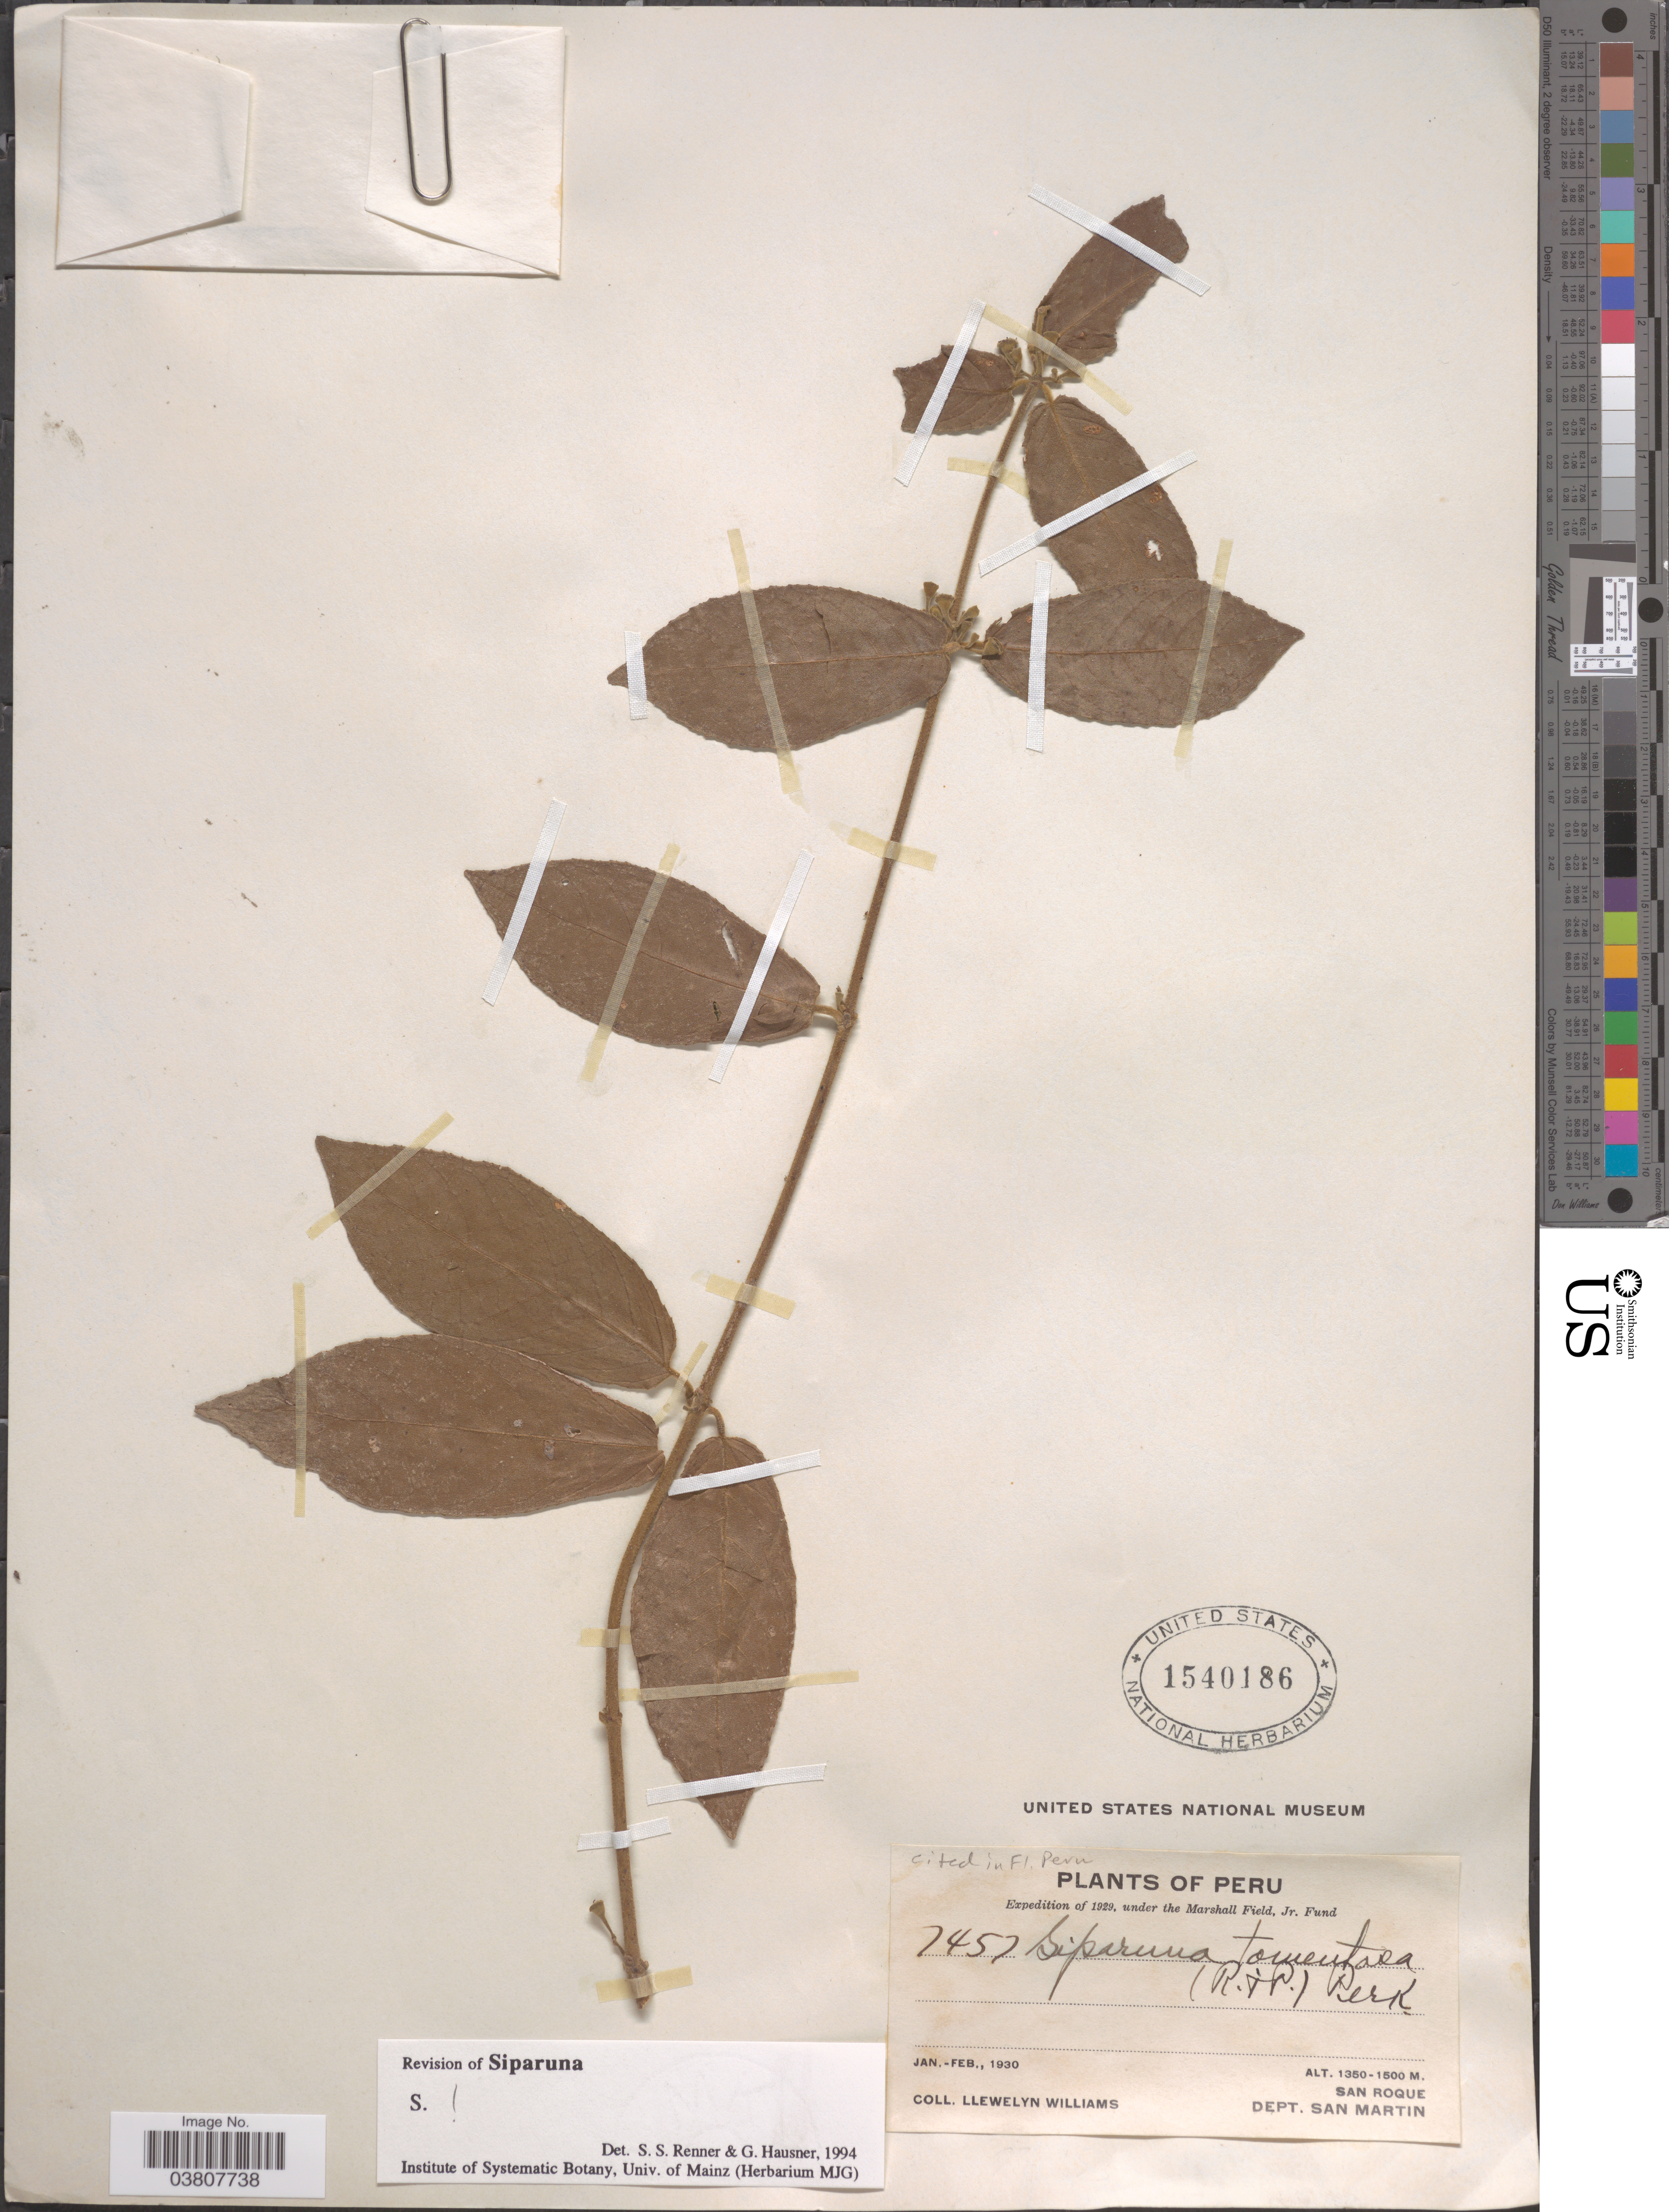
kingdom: Plantae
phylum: Tracheophyta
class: Magnoliopsida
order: Laurales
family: Siparunaceae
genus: Siparuna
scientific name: Siparuna tomentosa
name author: Perkins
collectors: Ll. Williams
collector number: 7457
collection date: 1930-01/1930-02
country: Peru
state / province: San Martín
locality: San Roque. Dept. San Martin.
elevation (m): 1350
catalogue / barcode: US 1540186